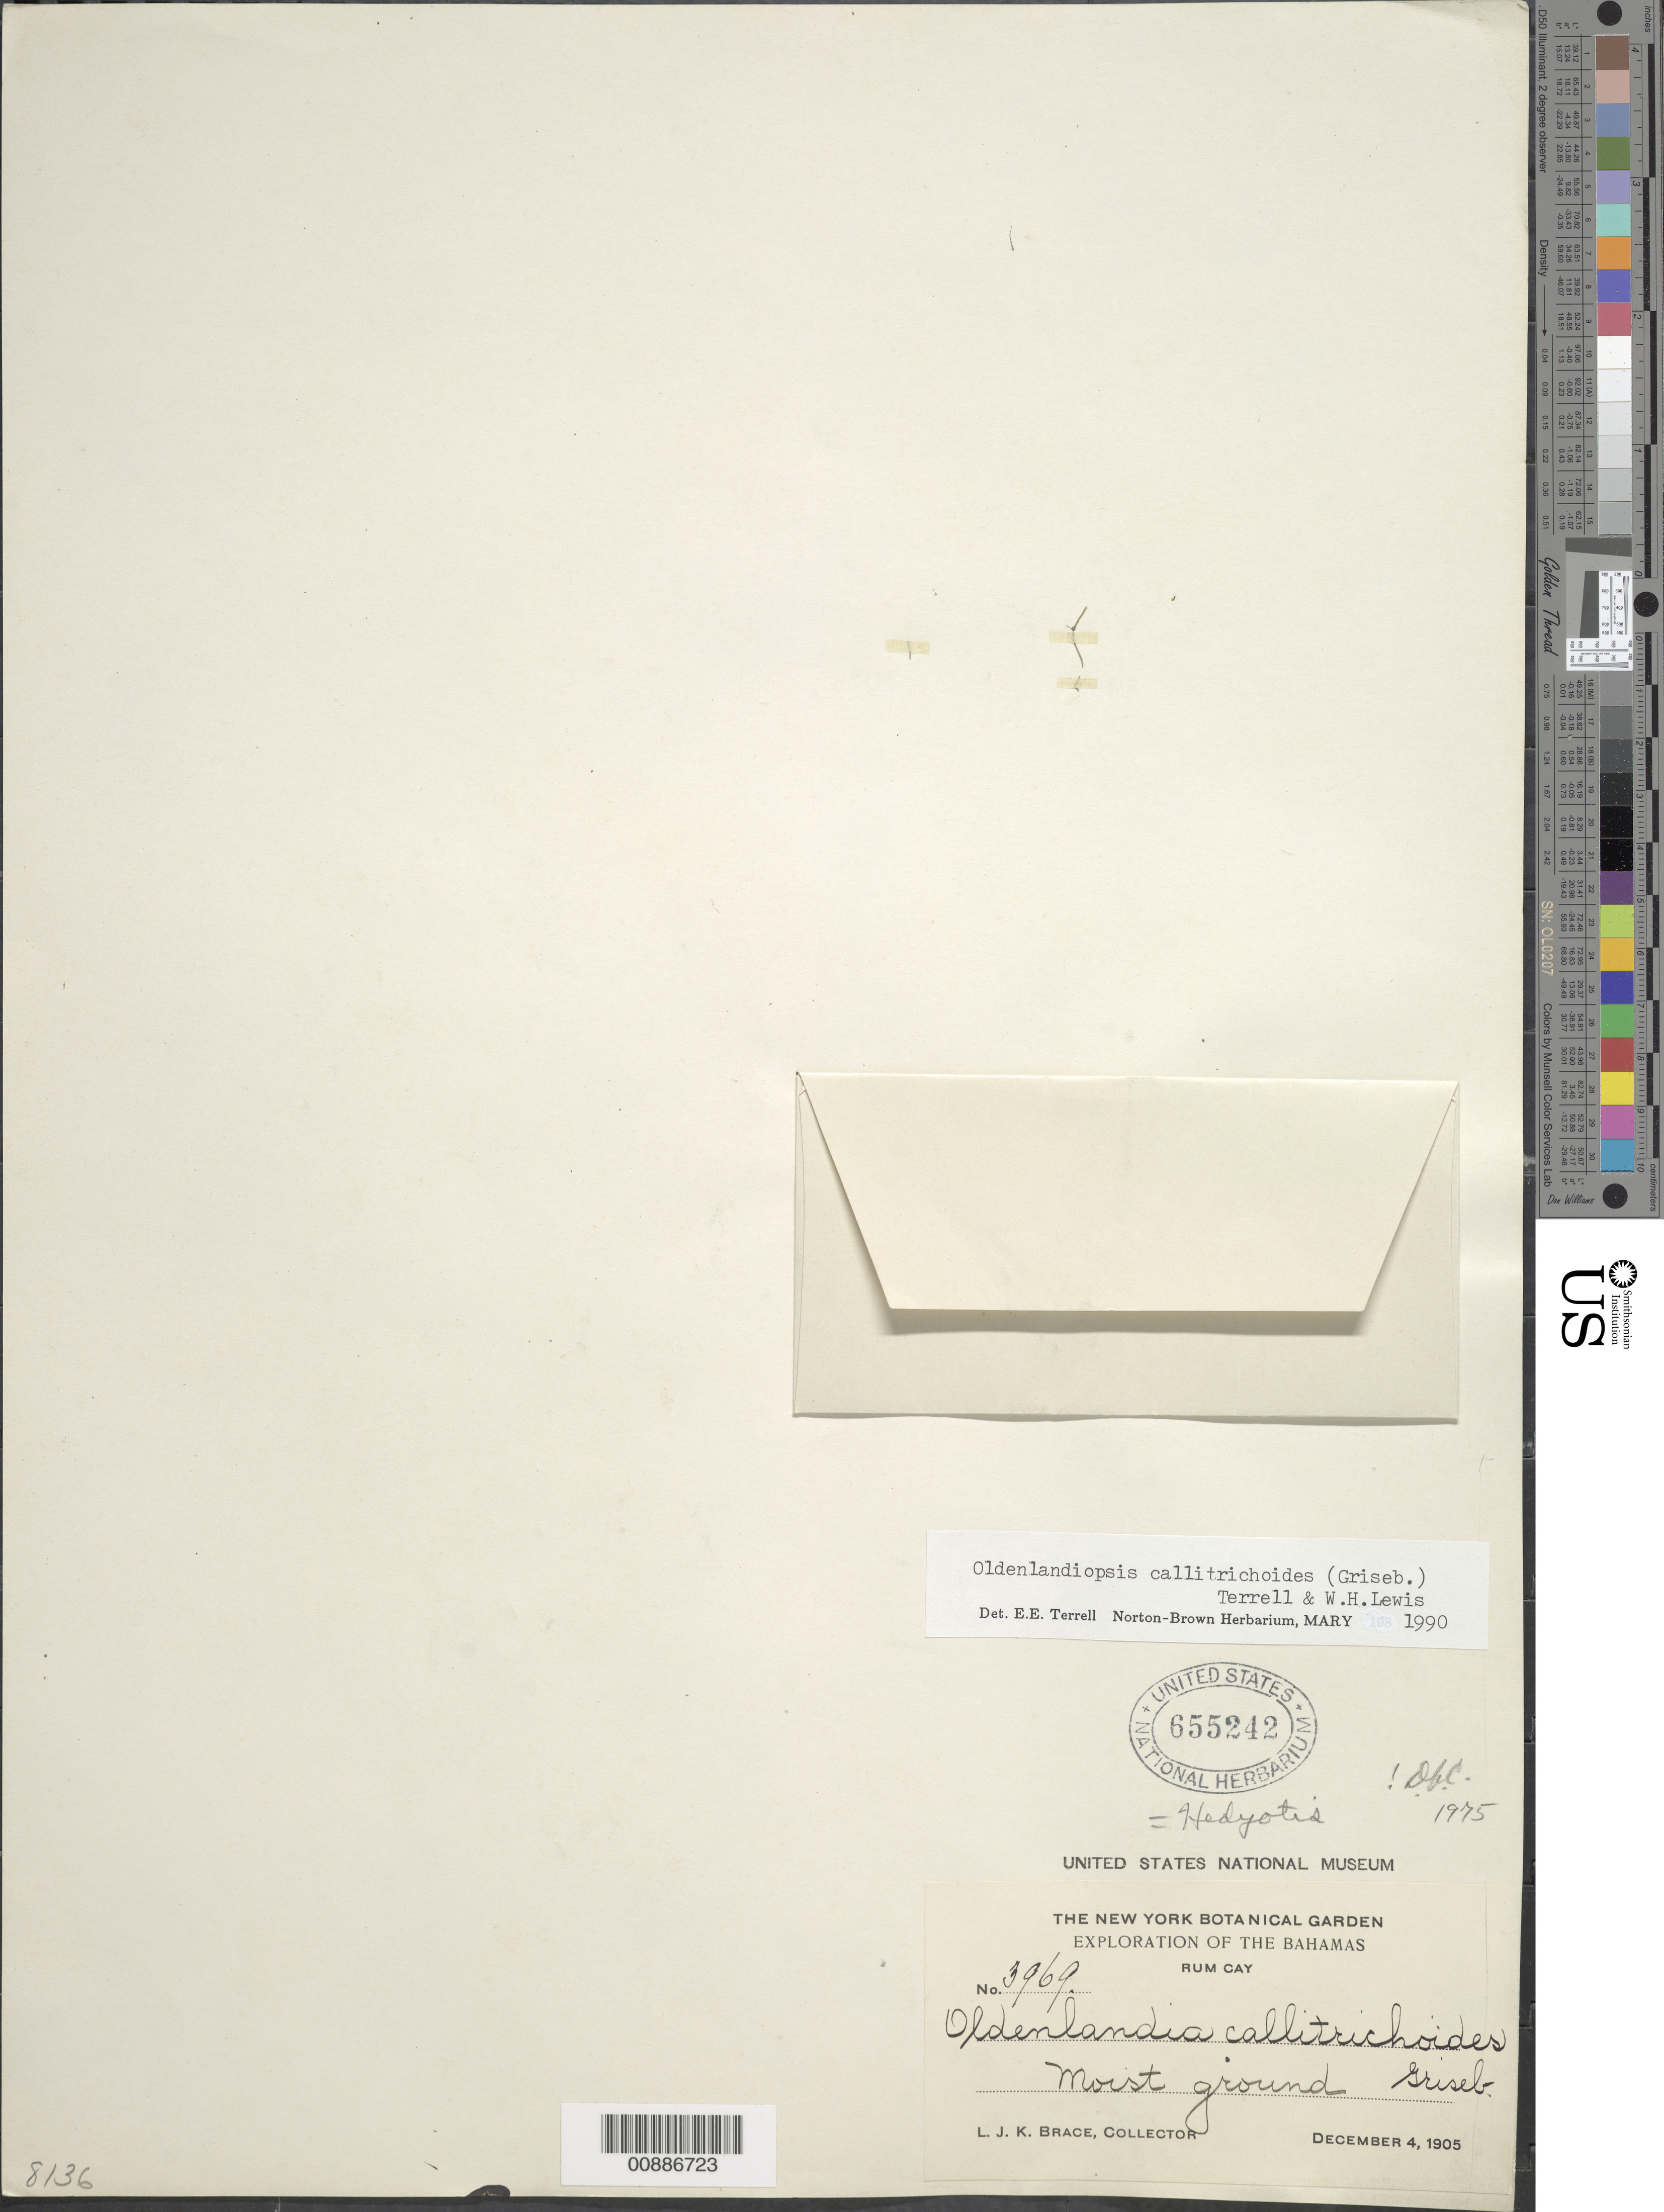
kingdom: Plantae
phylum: Tracheophyta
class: Magnoliopsida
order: Gentianales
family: Rubiaceae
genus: Oldenlandiopsis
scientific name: Oldenlandiopsis callitrichoides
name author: (Griseb.) Terrell & W.H. Lewis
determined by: Terrell, E. E.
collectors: L. J. K. Brace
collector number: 3969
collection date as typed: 04 Dec 1905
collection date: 1905-12-04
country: Bahamas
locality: Rum Cay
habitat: Moist ground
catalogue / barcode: US 655242